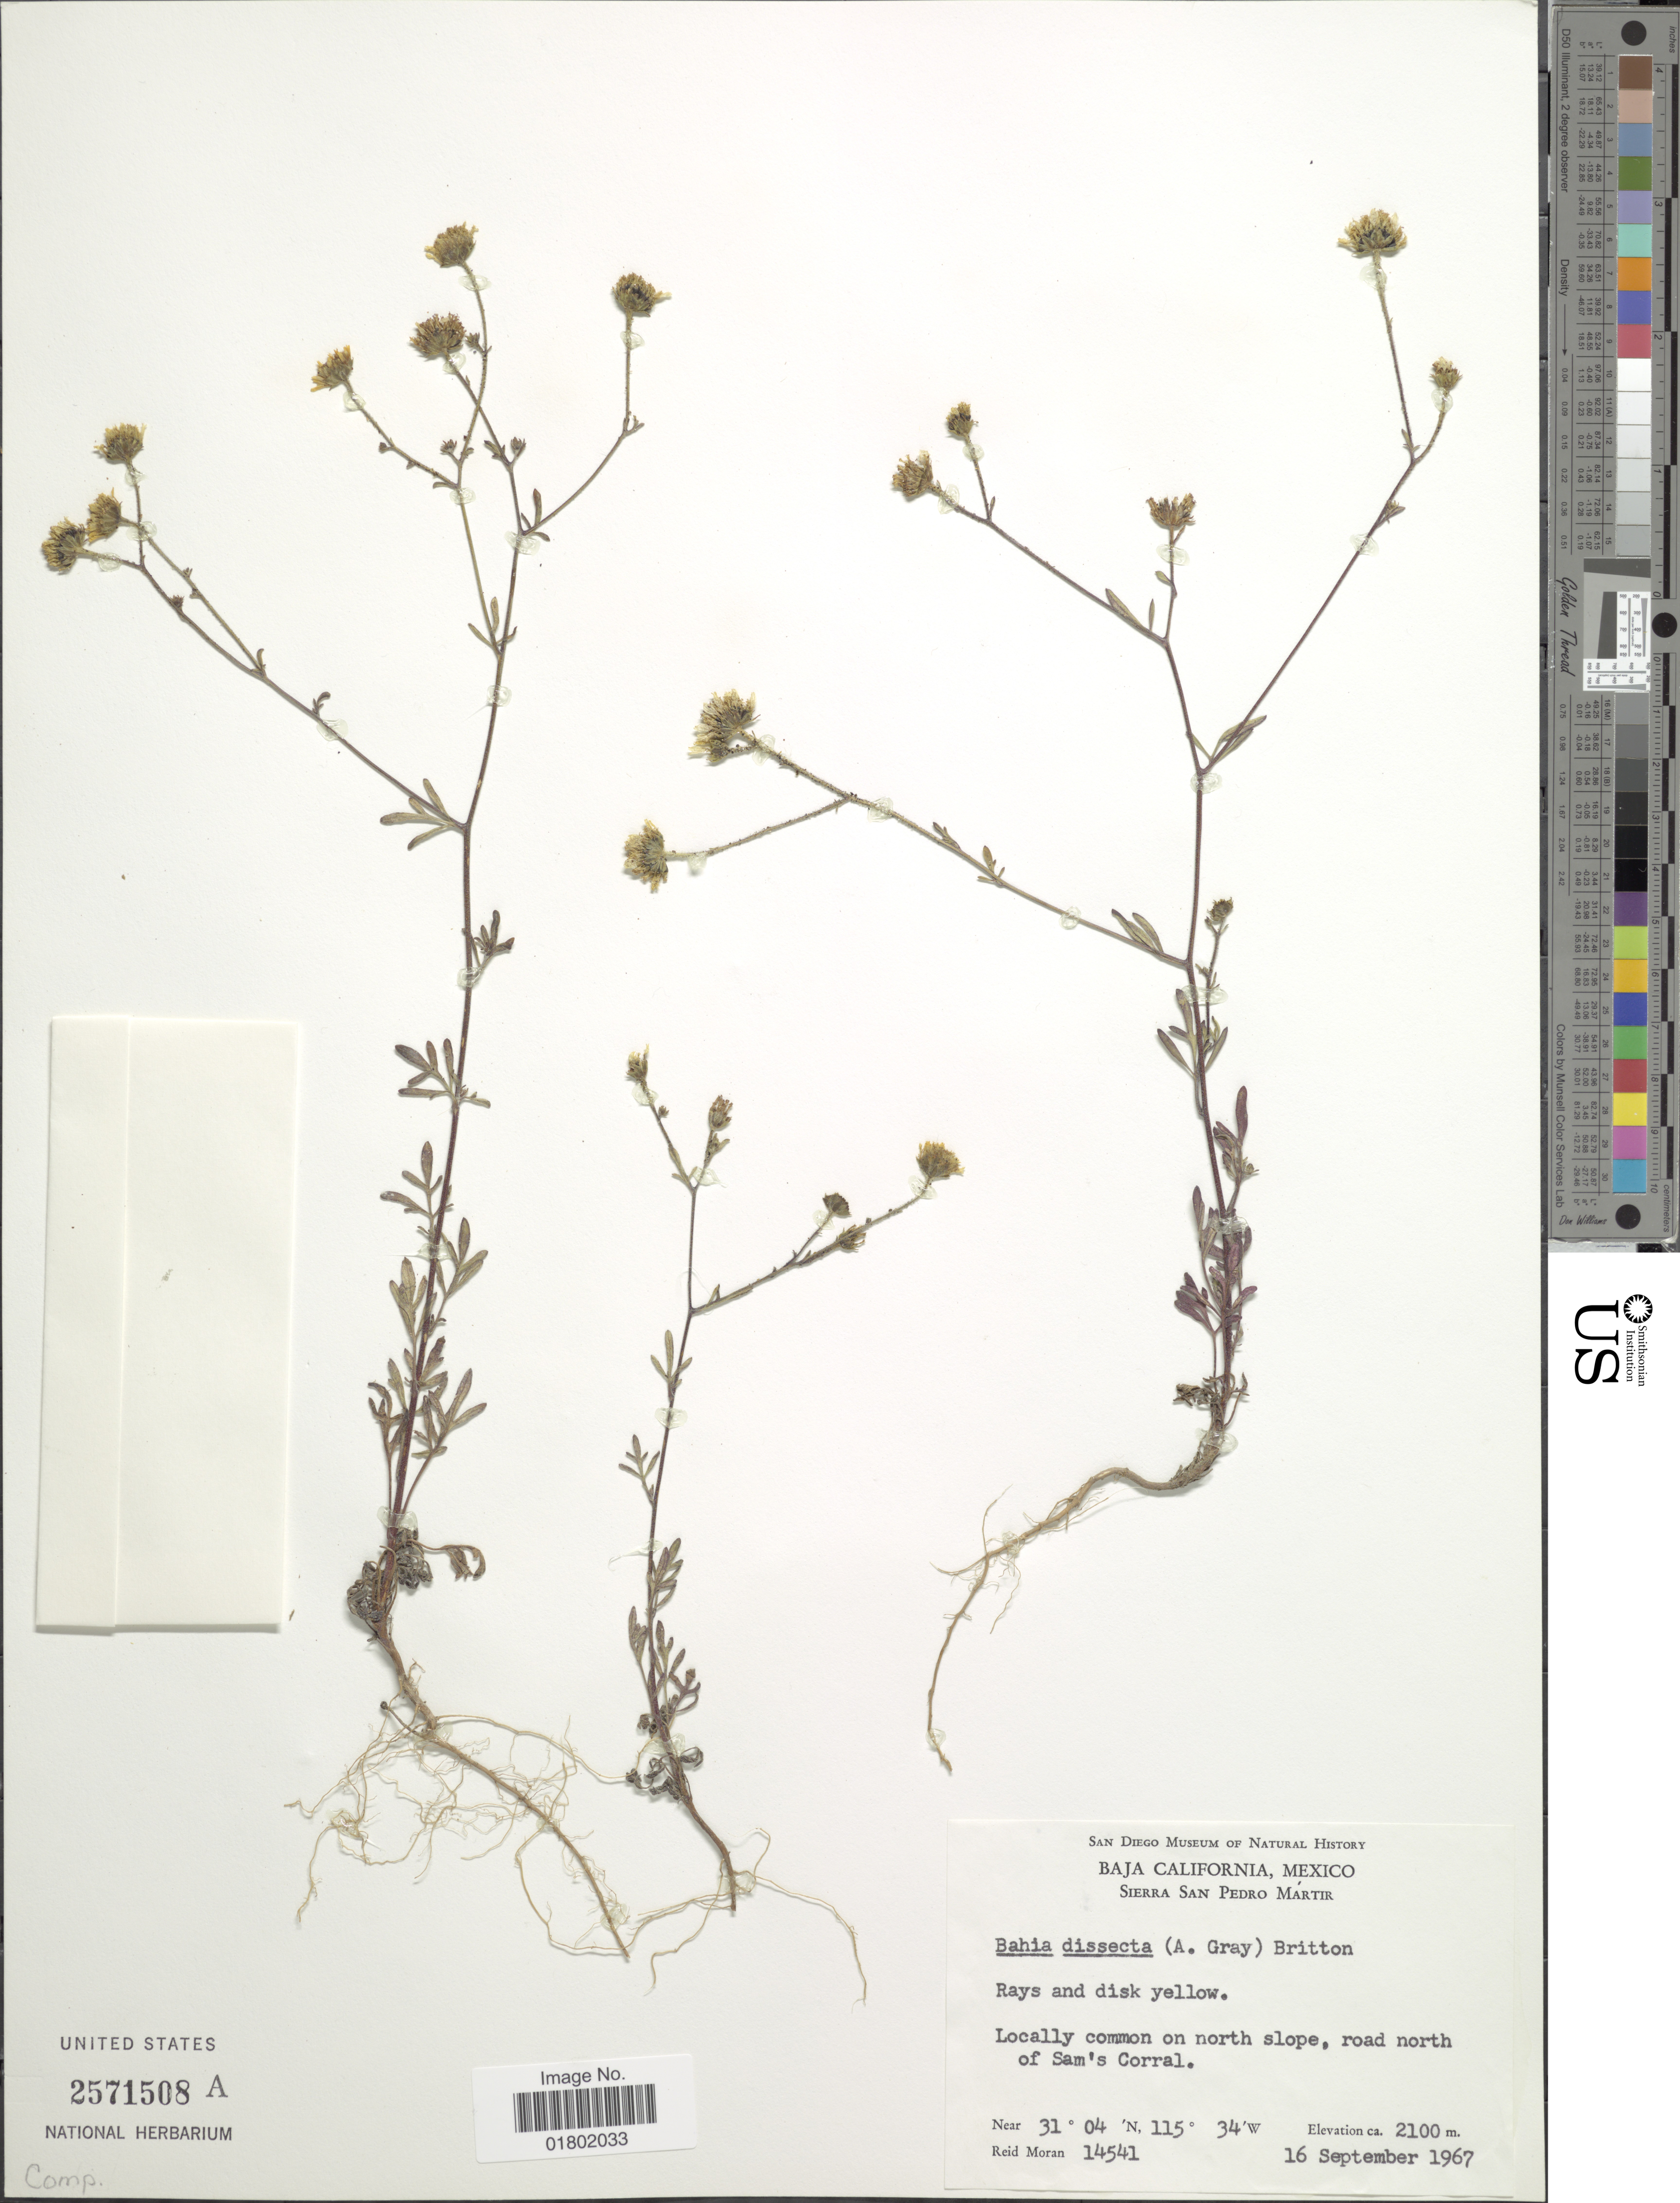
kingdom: Plantae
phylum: Tracheophyta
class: Magnoliopsida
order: Asterales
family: Asteraceae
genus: Bahia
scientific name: Bahia dissecta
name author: (A. Gray) Britton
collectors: R. V. Moran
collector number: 14541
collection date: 1967-09-16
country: Mexico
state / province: Baja California Norte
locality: Sierra San Pedro Martir, on north slope, road north of Sam's Corral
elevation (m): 2100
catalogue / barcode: US 2571508A